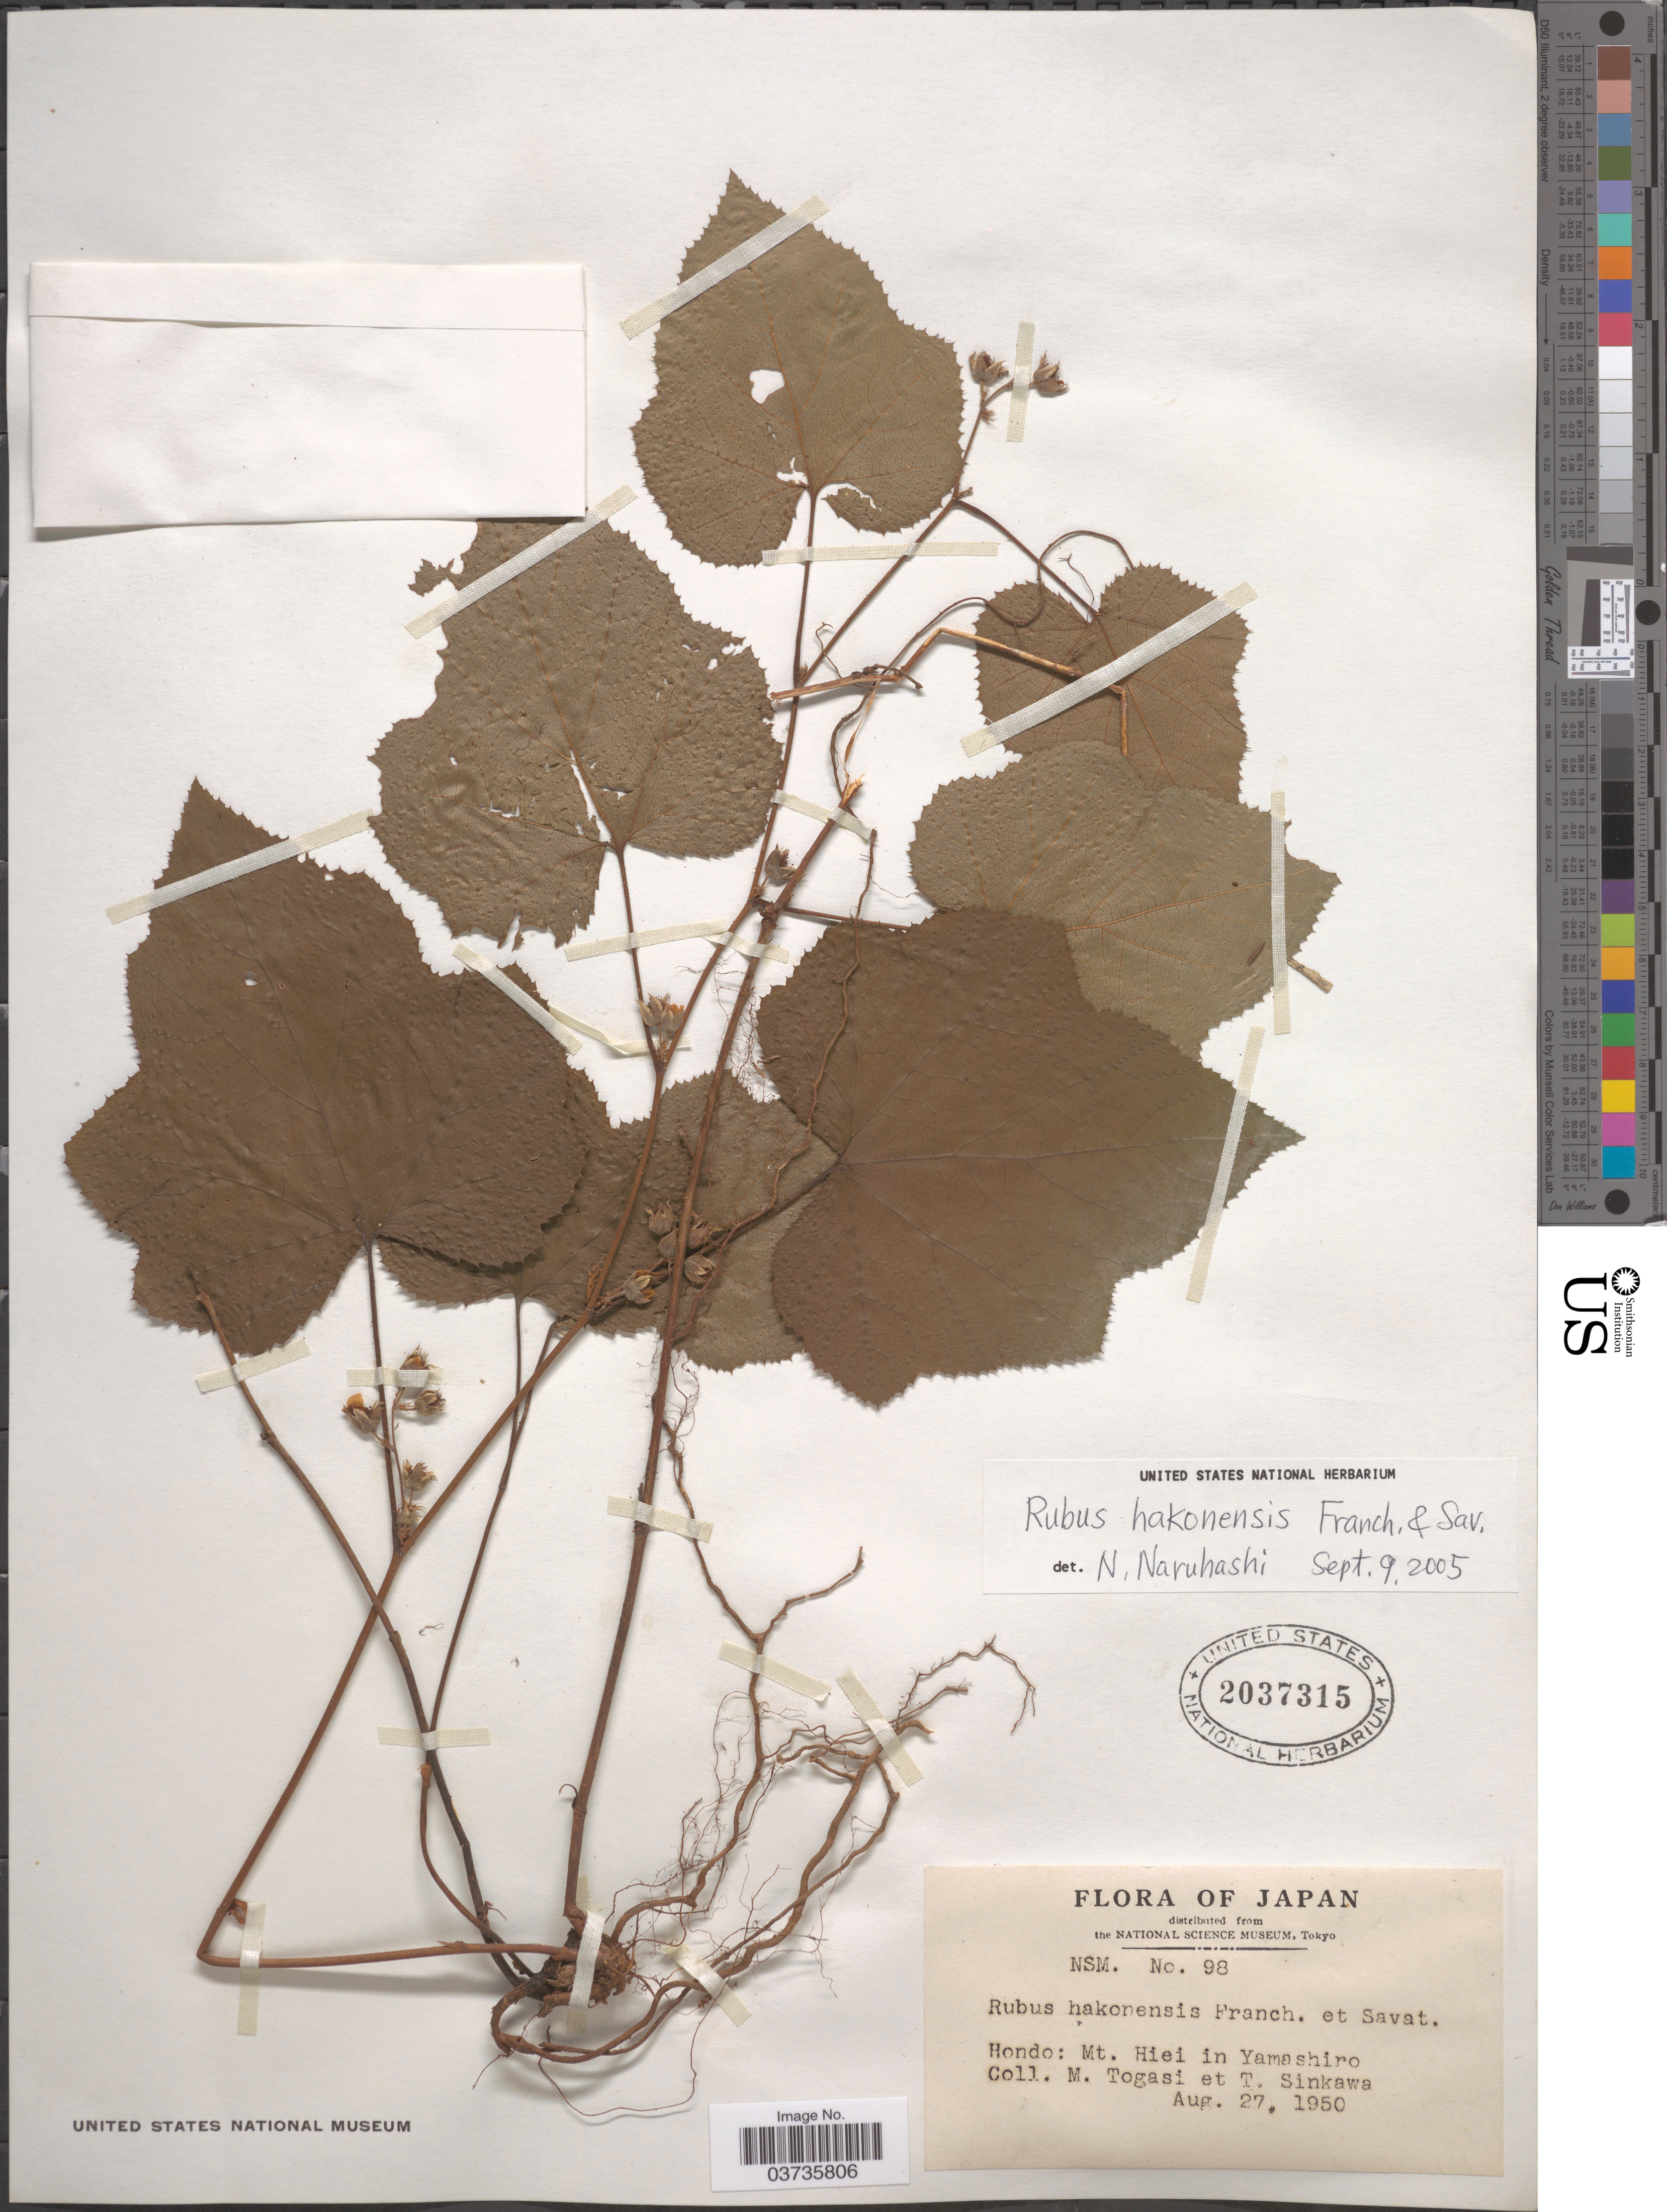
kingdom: Plantae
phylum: Tracheophyta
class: Magnoliopsida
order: Rosales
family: Rosaceae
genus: Rubus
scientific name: Rubus hakonensis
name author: Franch. & Sav.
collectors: M. Togasi & T. Sinkawa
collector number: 98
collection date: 1950-08-27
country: Japan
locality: Hondo: Mt. Hiei in Yamashiro.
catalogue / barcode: US 2037315